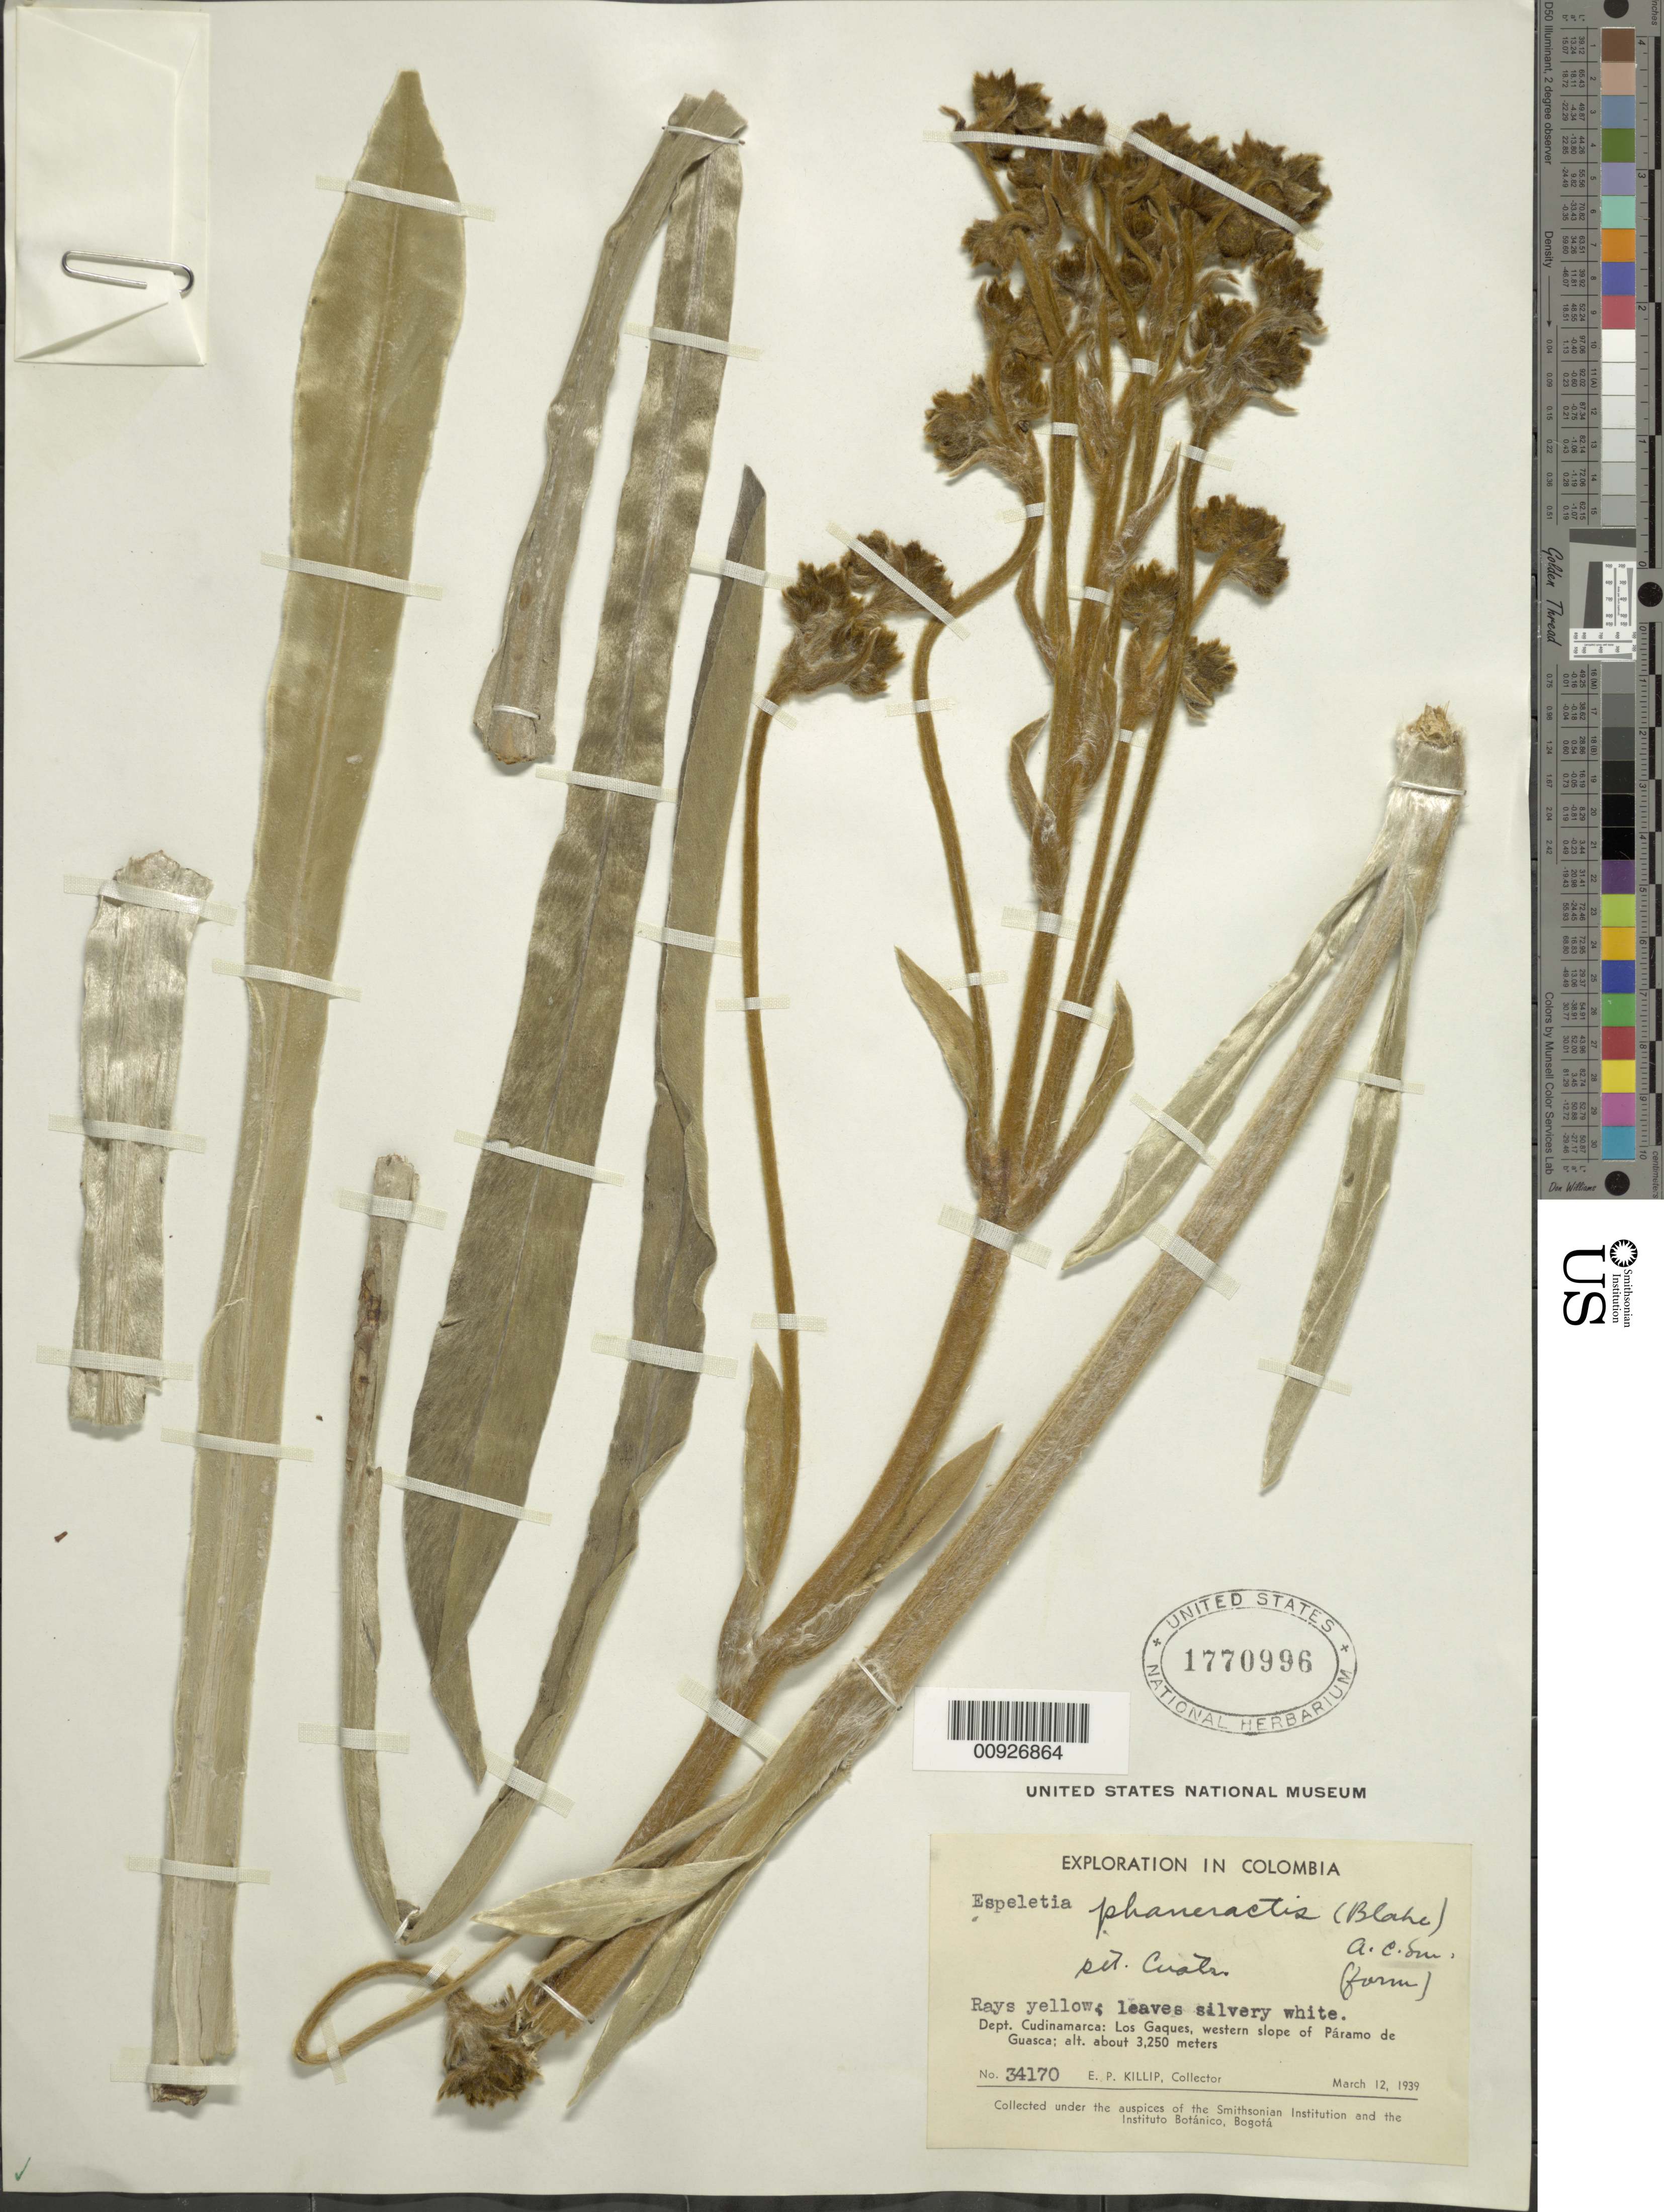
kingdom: Plantae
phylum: Tracheophyta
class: Magnoliopsida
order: Asterales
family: Asteraceae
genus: Espeletia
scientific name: Espeletia argentea f. phaneractis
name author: (S.F. Blake) Cuatrec.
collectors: E. P. Killip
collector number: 34170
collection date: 1939-03-12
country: Colombia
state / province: Cundinamarca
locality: P. de Guasca. Los Gaques, western slope of Páramo de Guasca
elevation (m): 3250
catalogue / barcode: US 1770996